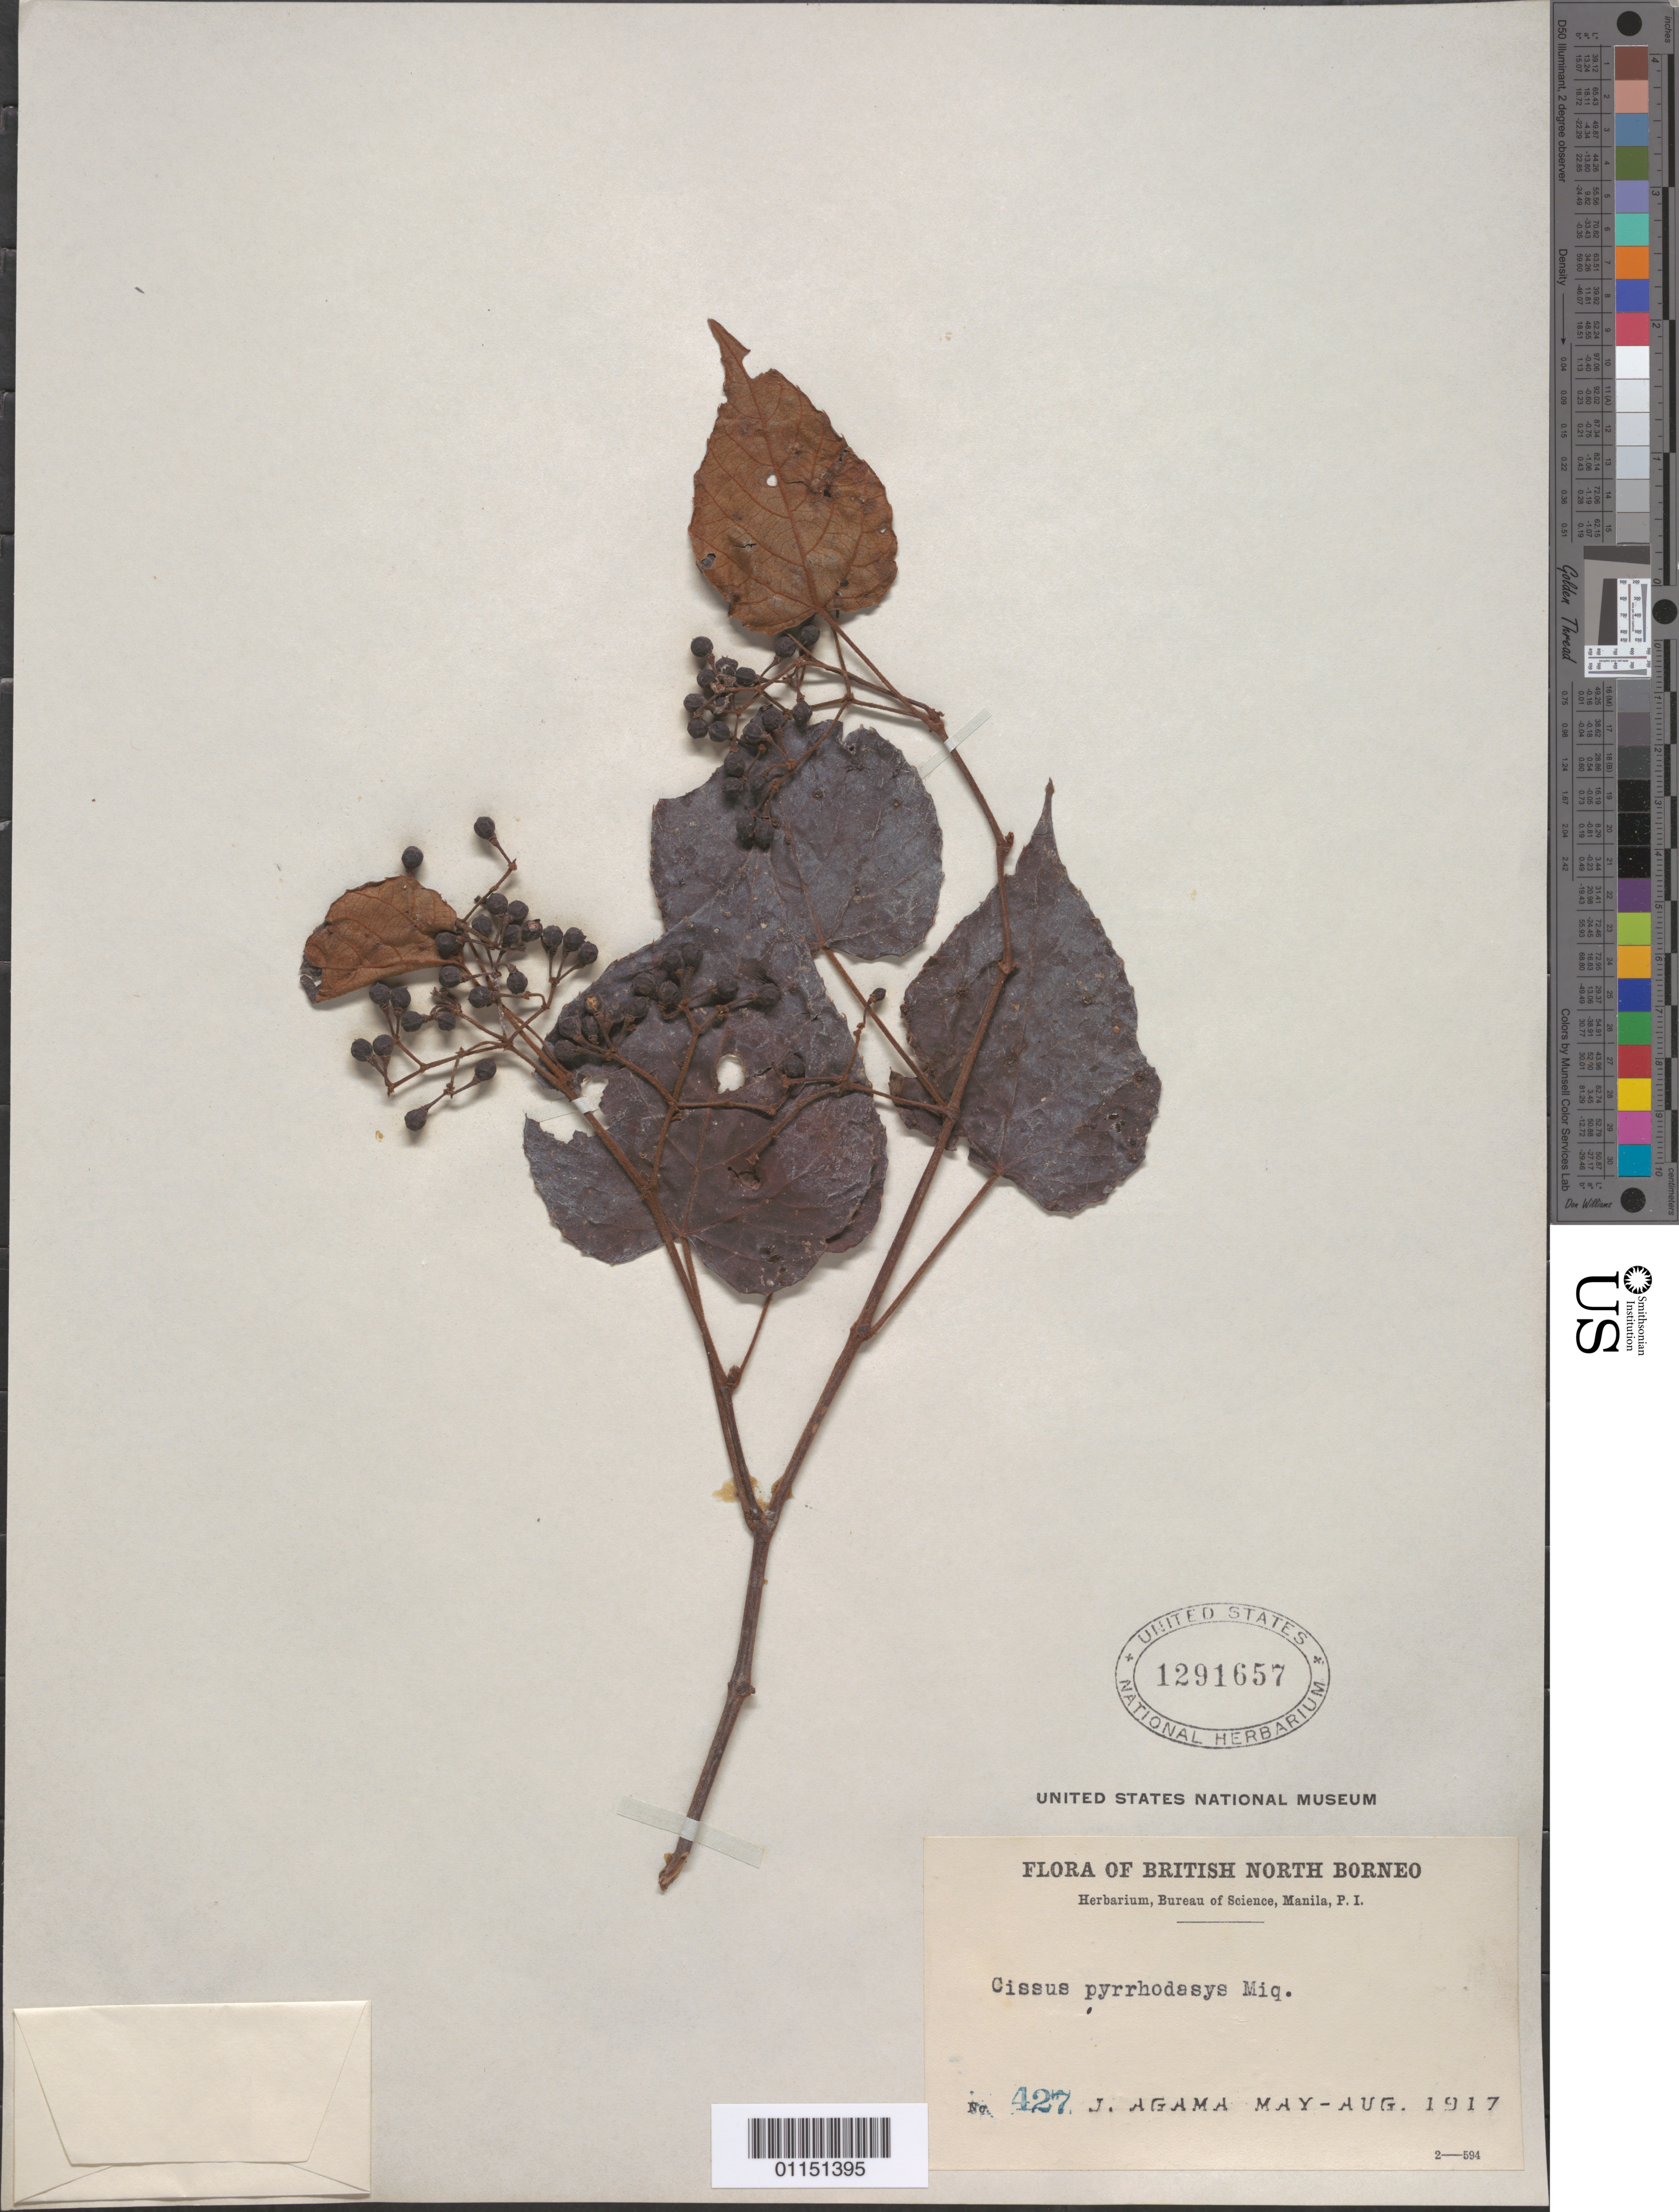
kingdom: Plantae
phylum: Tracheophyta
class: Magnoliopsida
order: Vitales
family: Vitaceae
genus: Vitis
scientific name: Vitis pyrrhodasys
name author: Miq.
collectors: J. Agama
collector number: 427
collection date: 1917-05/1917-08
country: Indonesia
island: Borneo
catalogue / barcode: US 1291657